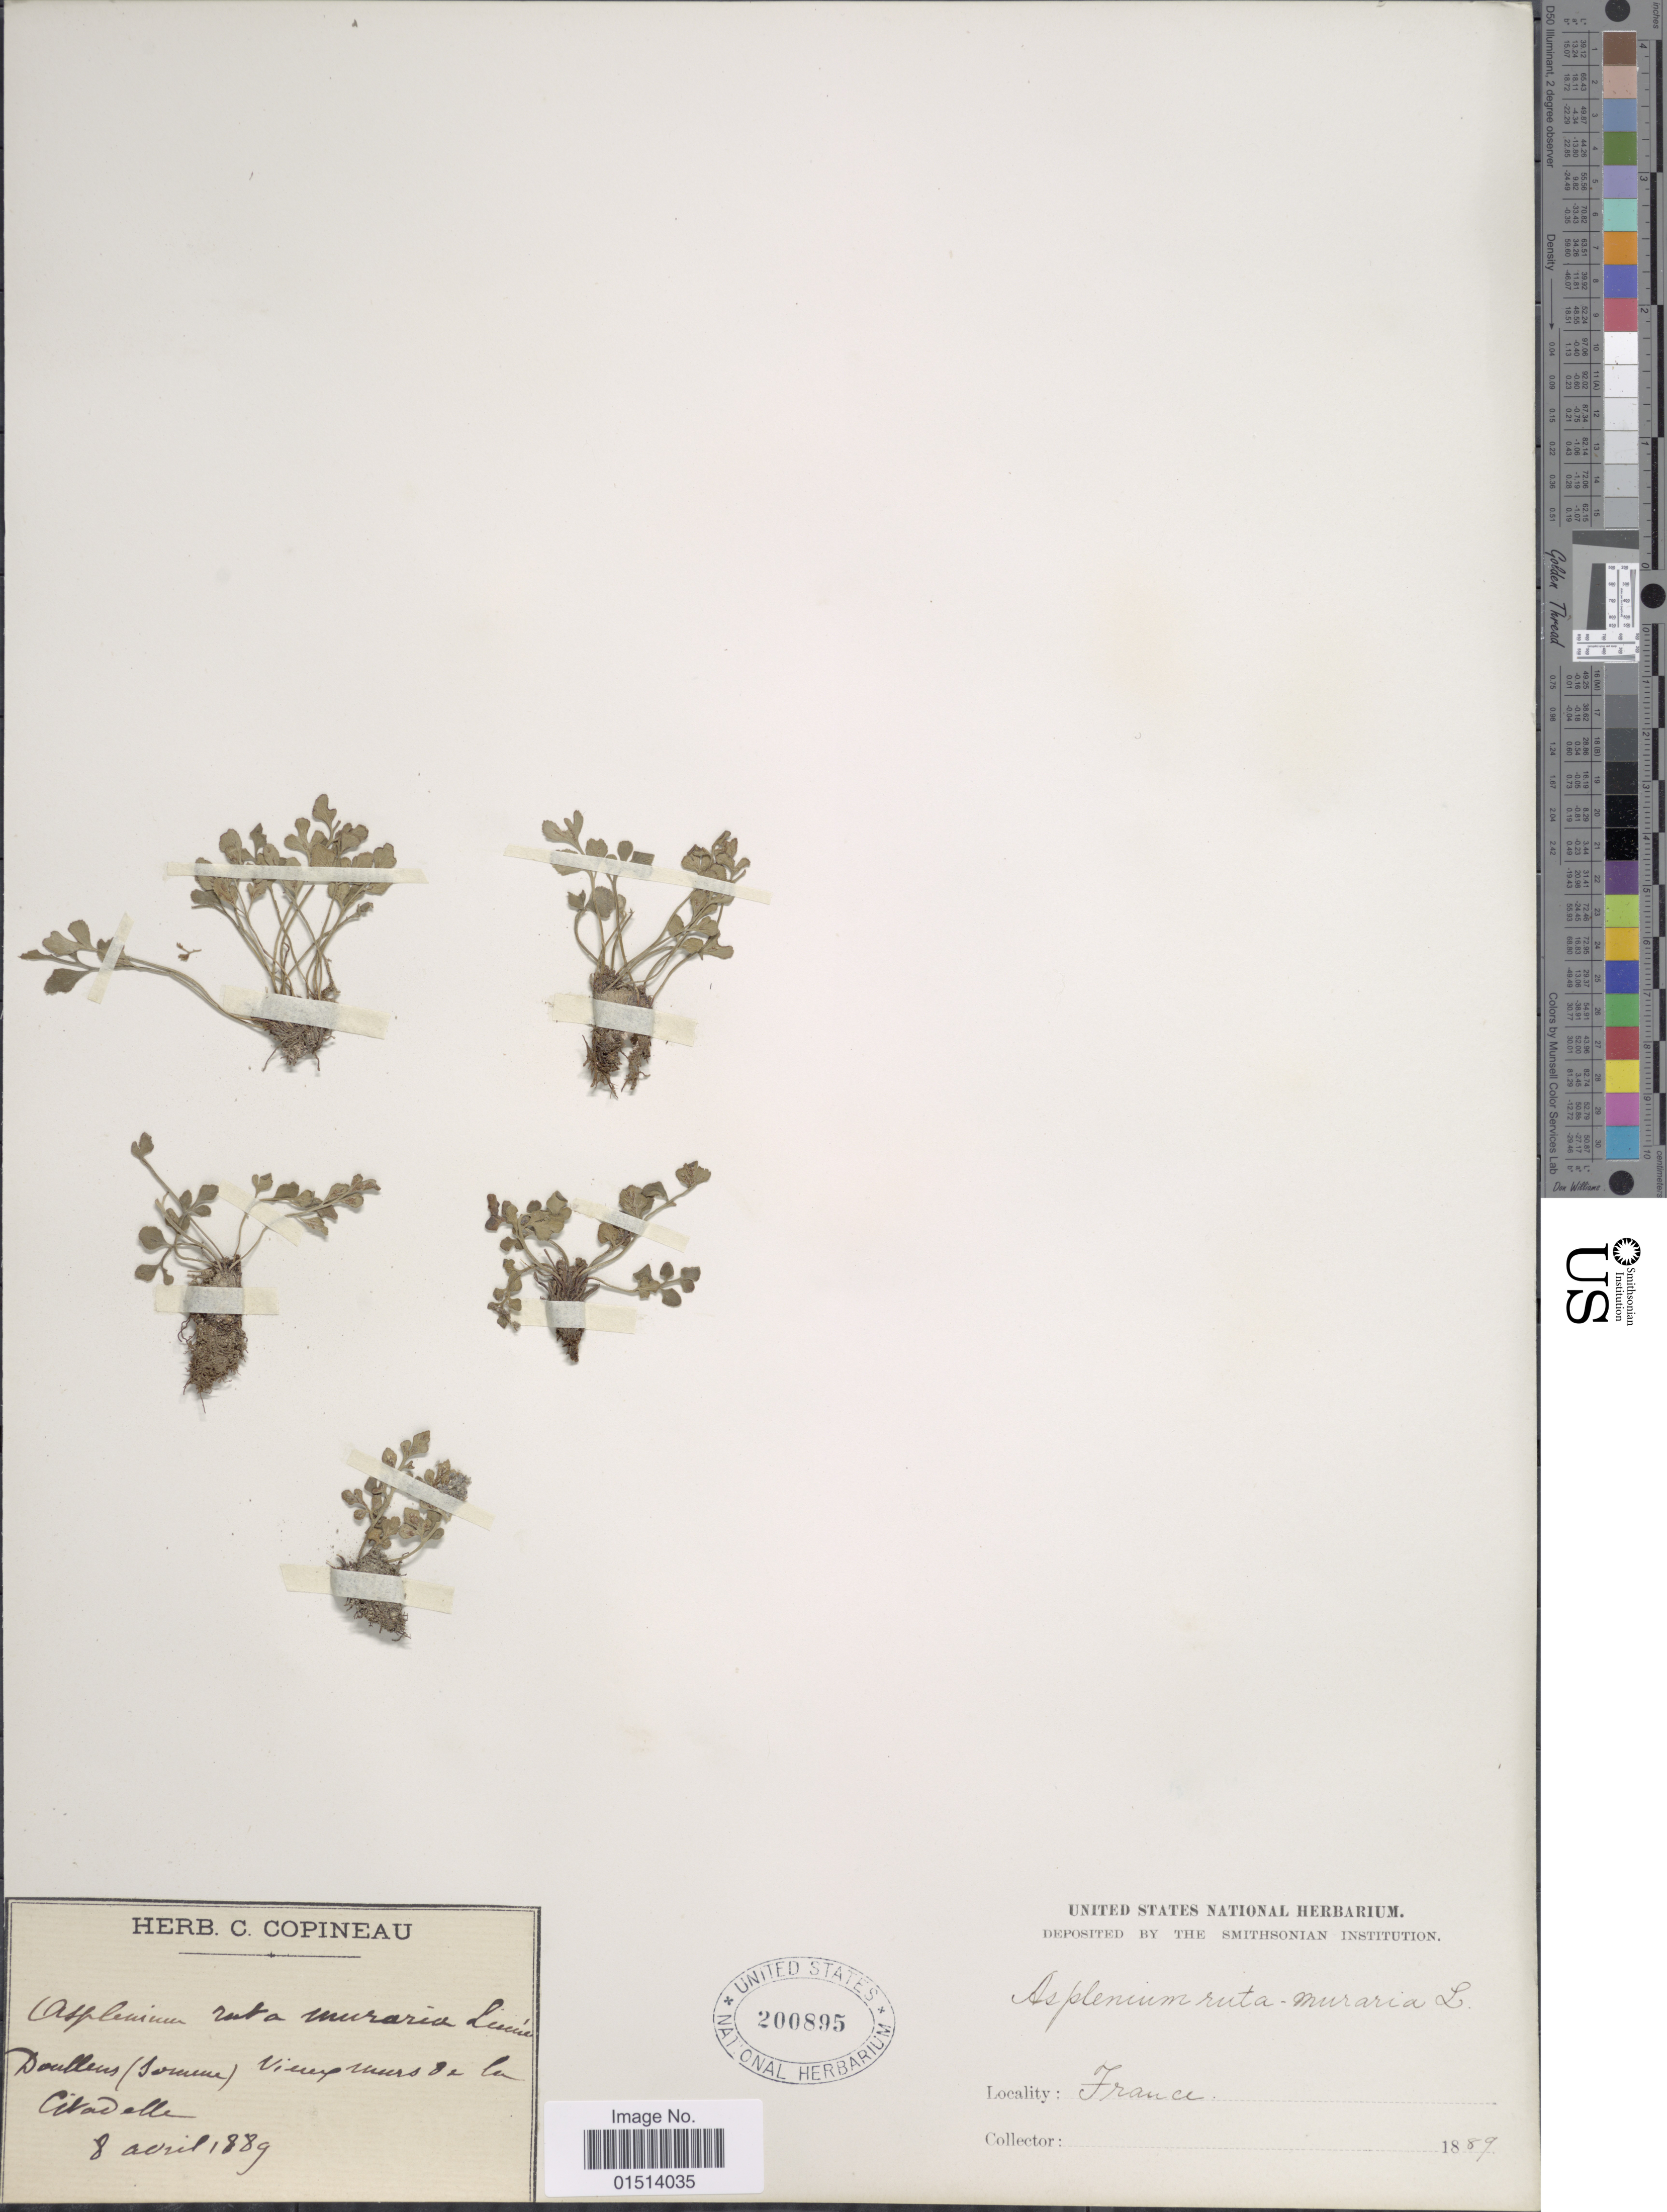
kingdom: Plantae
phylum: Tracheophyta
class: Polypodiopsida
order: Polypodiales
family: Aspleniaceae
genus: Asplenium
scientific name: Asplenium ruta-muraria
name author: L.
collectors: ex herb. C. Copineau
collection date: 1889-04-08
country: France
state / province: Hauts-de-France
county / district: Somme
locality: Doullens (Somme), Vieux murs de la Citadelle [Doullens (Somme), old walls of the Citadelle]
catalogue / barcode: US 200895